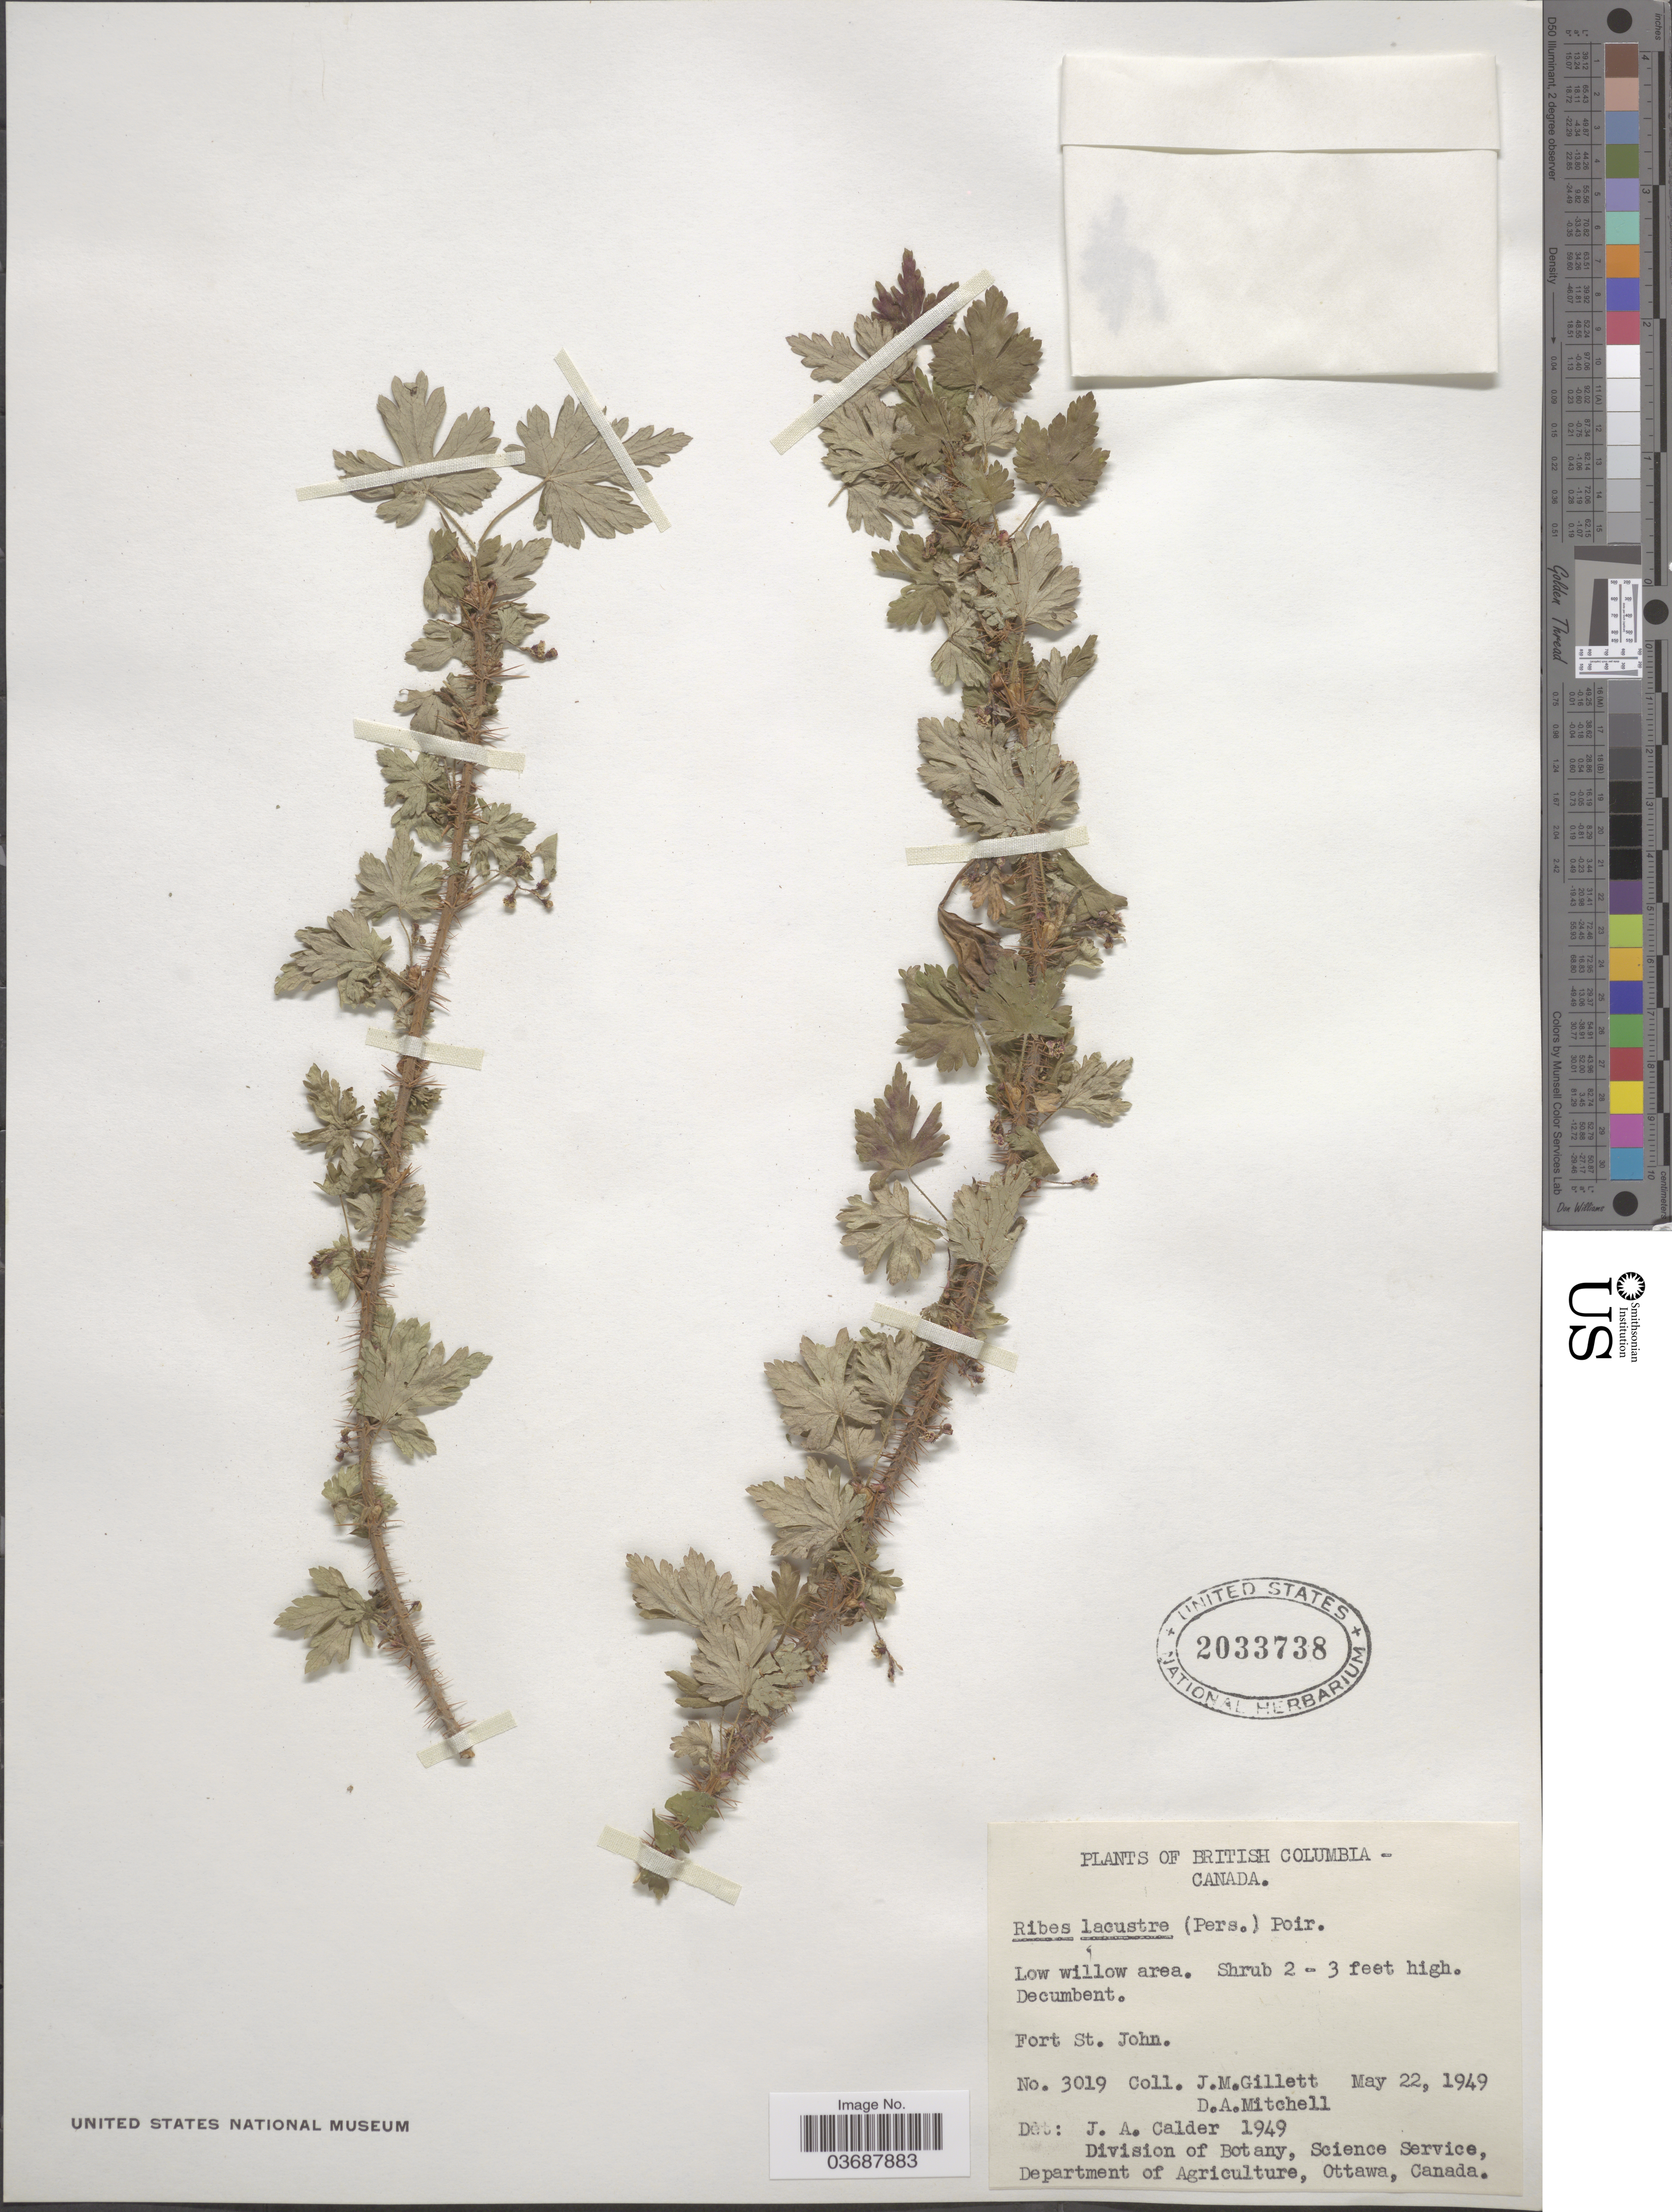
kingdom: Plantae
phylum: Tracheophyta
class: Magnoliopsida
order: Saxifragales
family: Grossulariaceae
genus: Ribes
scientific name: Ribes lacustre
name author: (Pers.) Poir.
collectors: J. M. Gillett & D. Mitchell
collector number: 3019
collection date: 1949-05-22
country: Canada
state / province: British Columbia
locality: Fort St. John.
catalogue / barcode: US 2033738